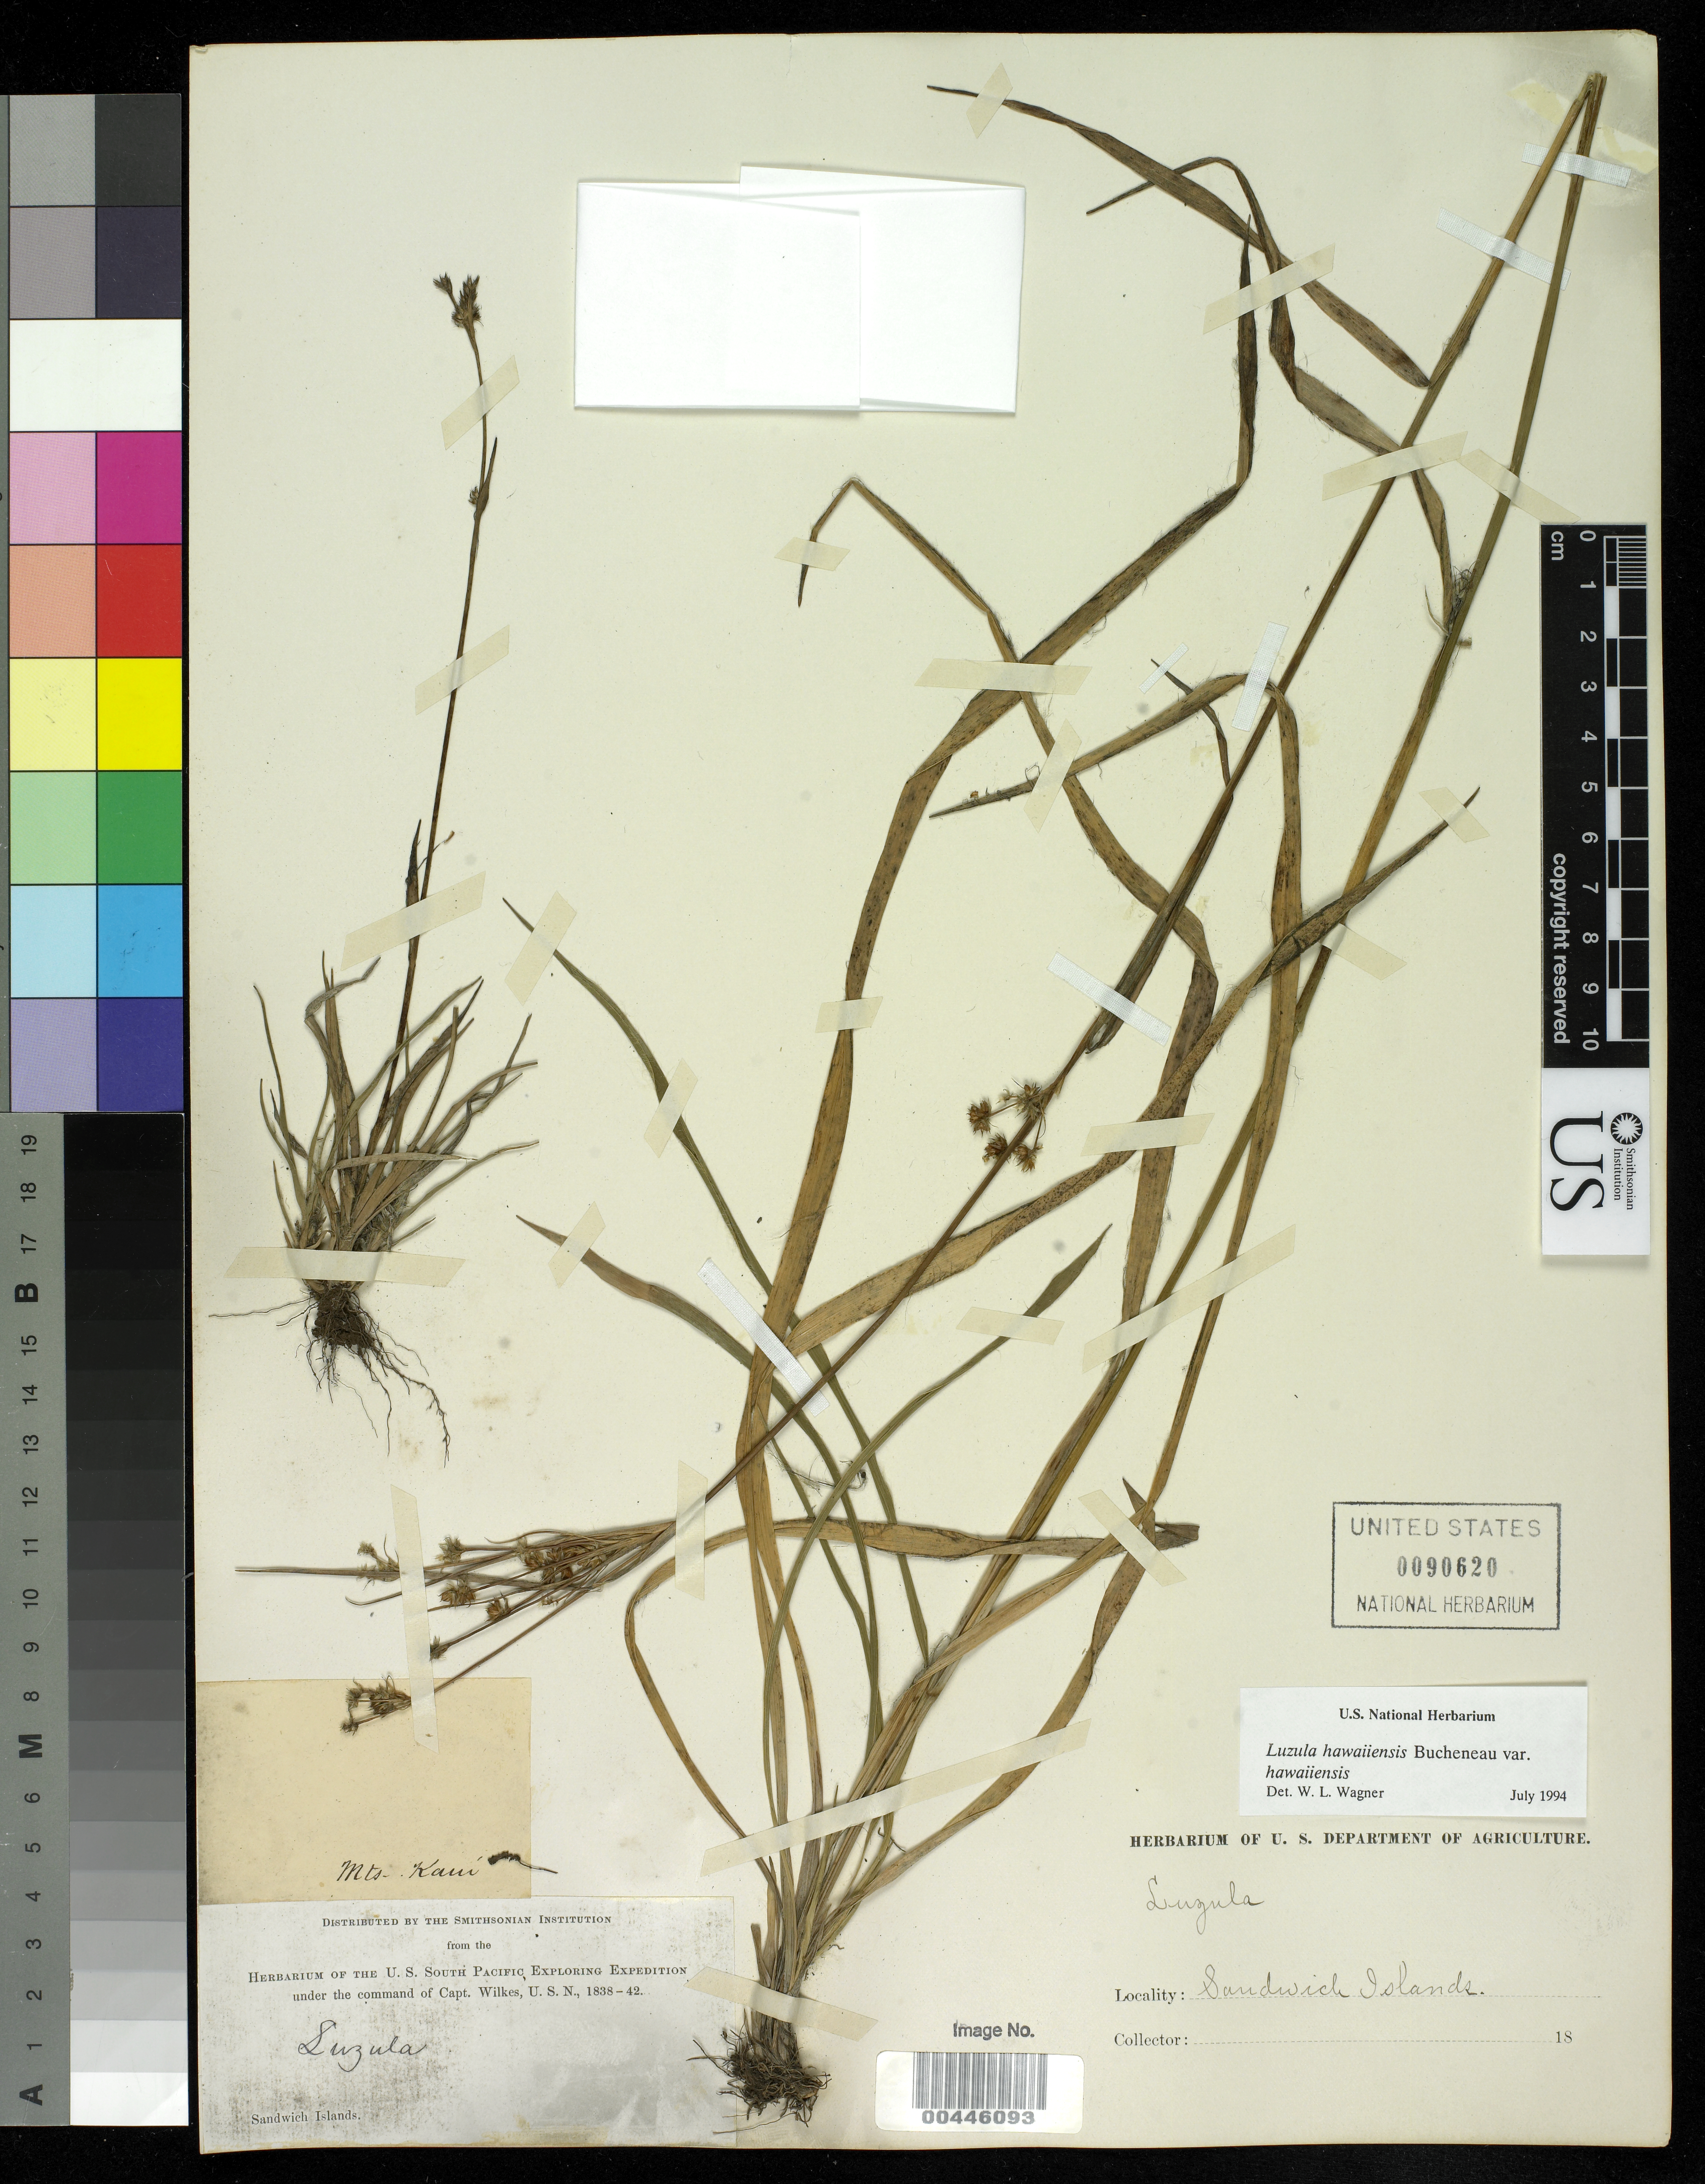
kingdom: Plantae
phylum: Tracheophyta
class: Liliopsida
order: Poales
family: Juncaceae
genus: Luzula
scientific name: Luzula hawaiiensis var. hawaiiensis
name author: Buchenau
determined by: Wagner, W. L., (BOT), Smithsonian Institution - National Museum of Natural History (UNITED STATES)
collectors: Wilkes Explor. Exped.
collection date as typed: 1838 to -- --- 1842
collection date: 1838/1842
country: United States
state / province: Hawaii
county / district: Kauai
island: Kaua'i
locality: Kauai Mountains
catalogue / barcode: US 90620